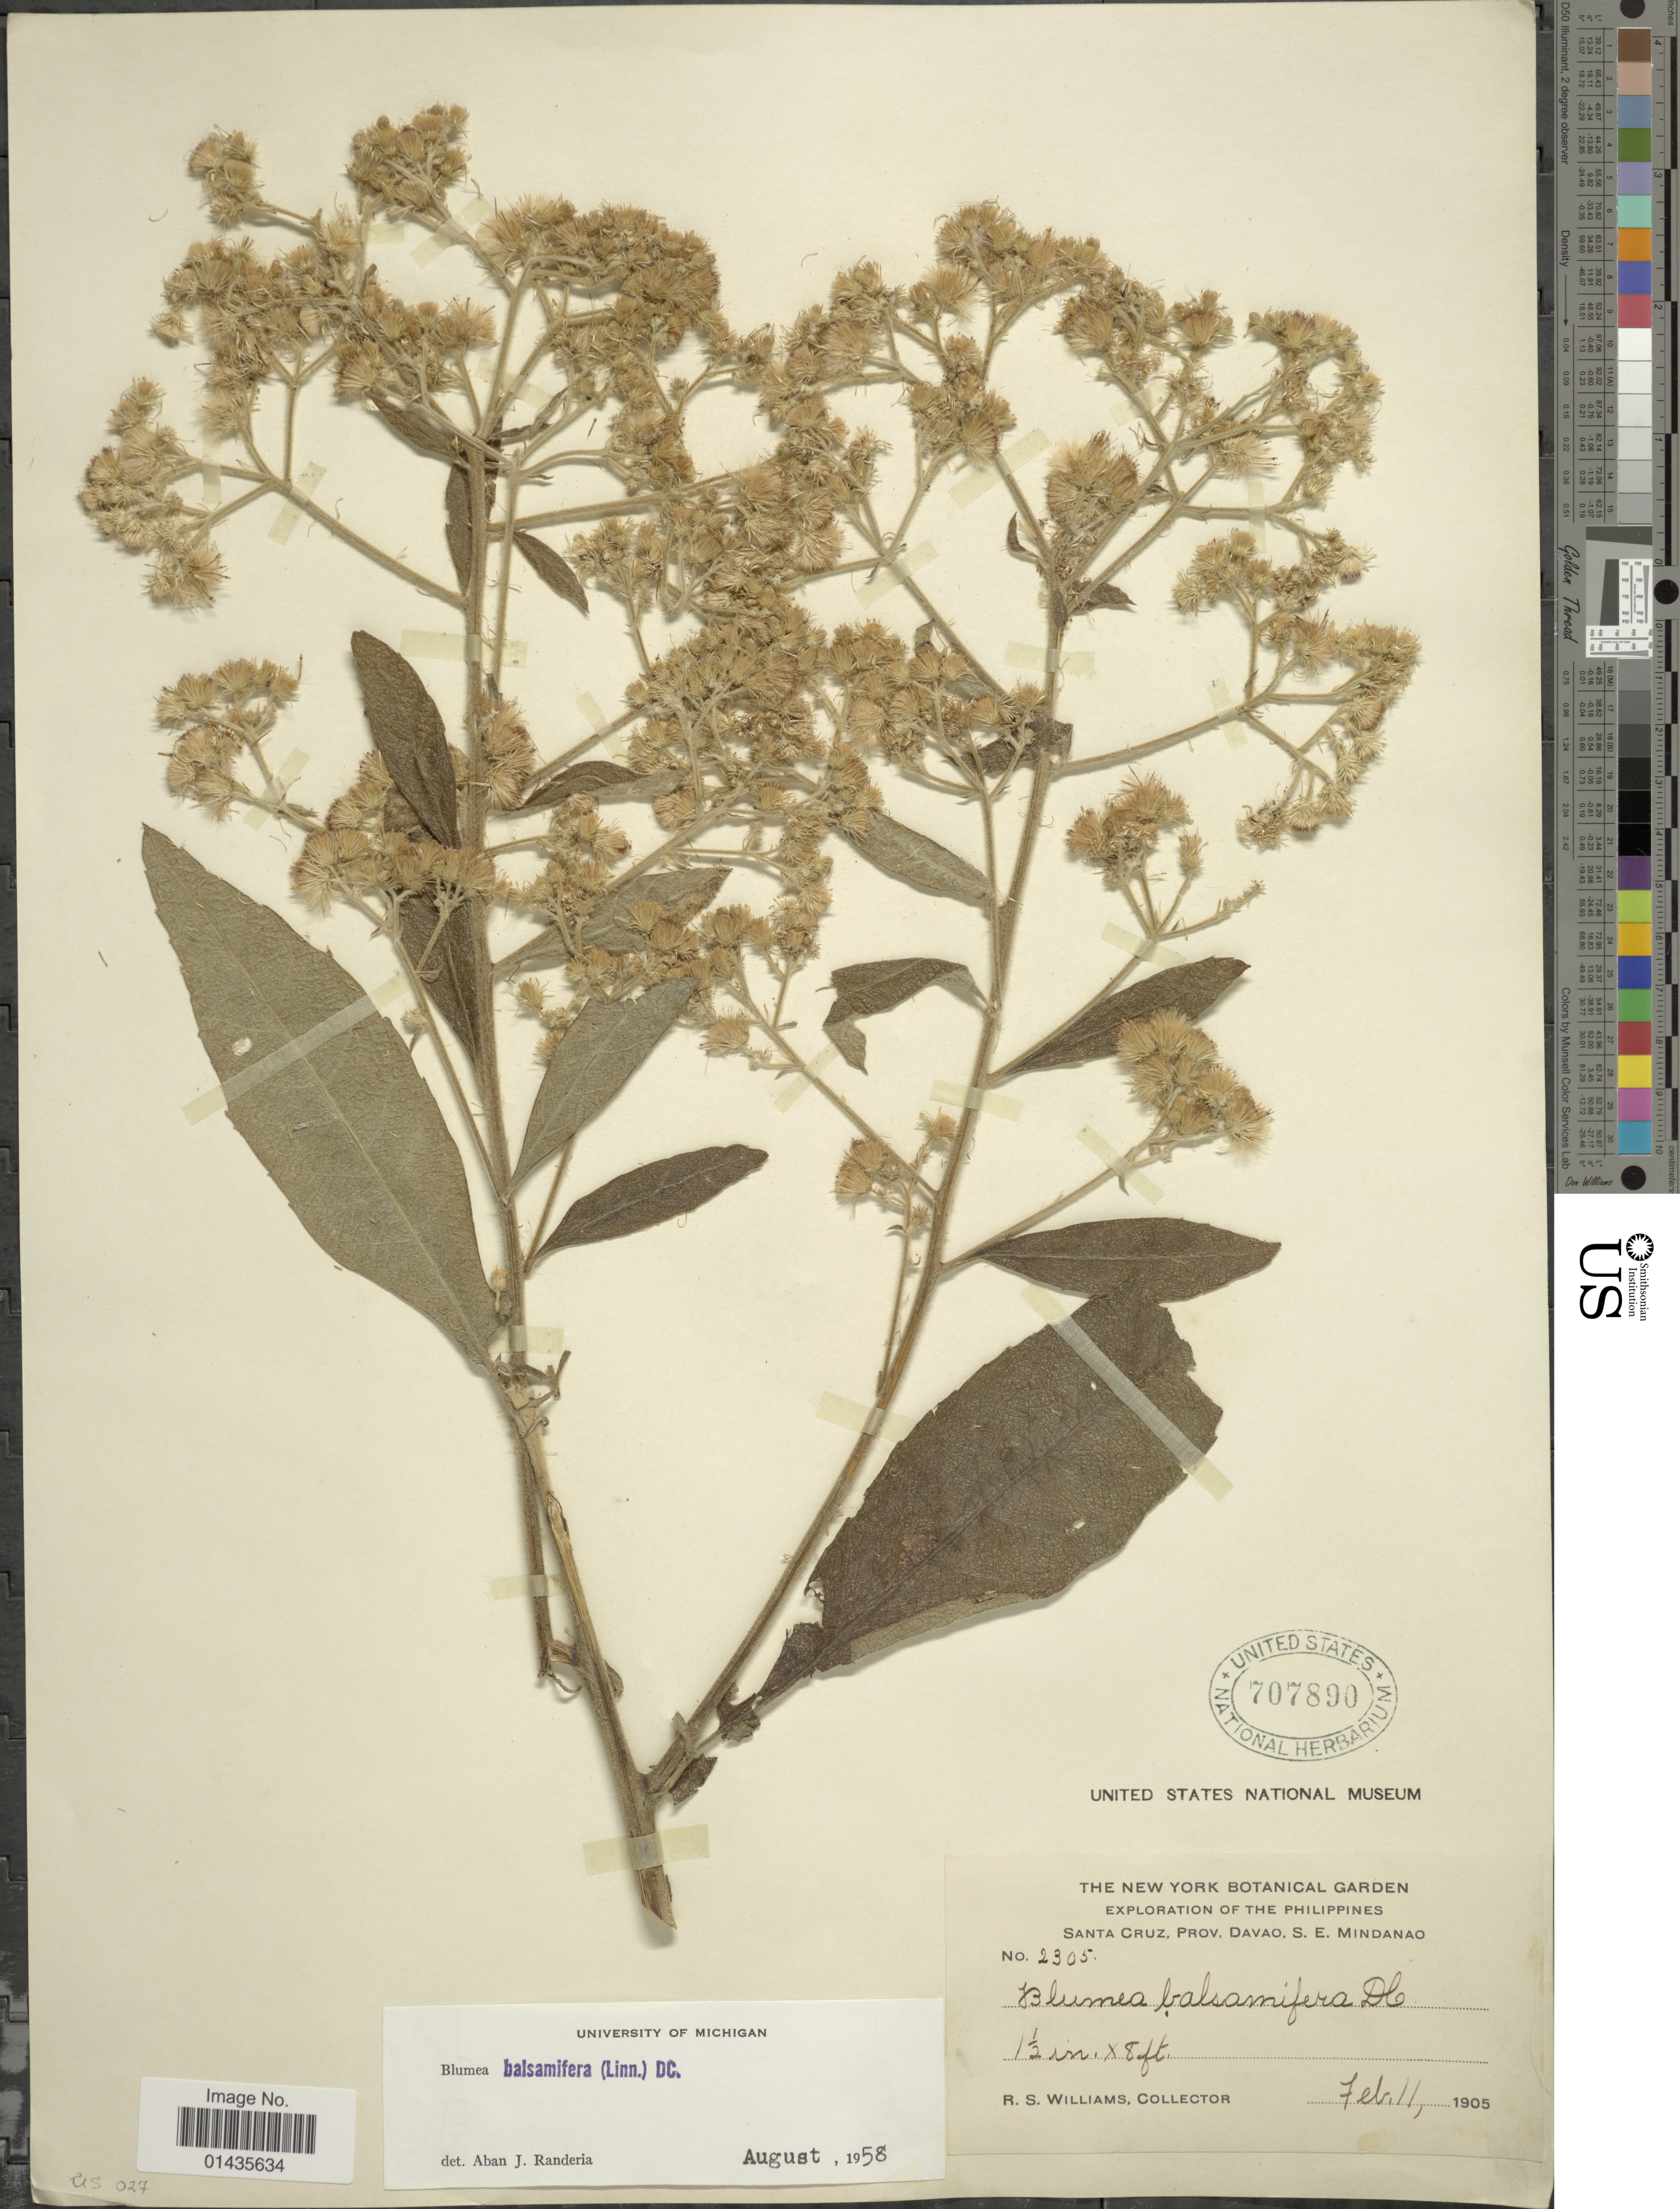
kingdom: Plantae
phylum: Tracheophyta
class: Magnoliopsida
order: Asterales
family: Asteraceae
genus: Blumea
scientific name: Blumea balsamifera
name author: (L.) DC.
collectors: R. S. Williams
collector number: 2305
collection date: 1905-02-11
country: Philippines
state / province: Davao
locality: Santa Cruz, S. E. Mindanao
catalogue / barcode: US 707890